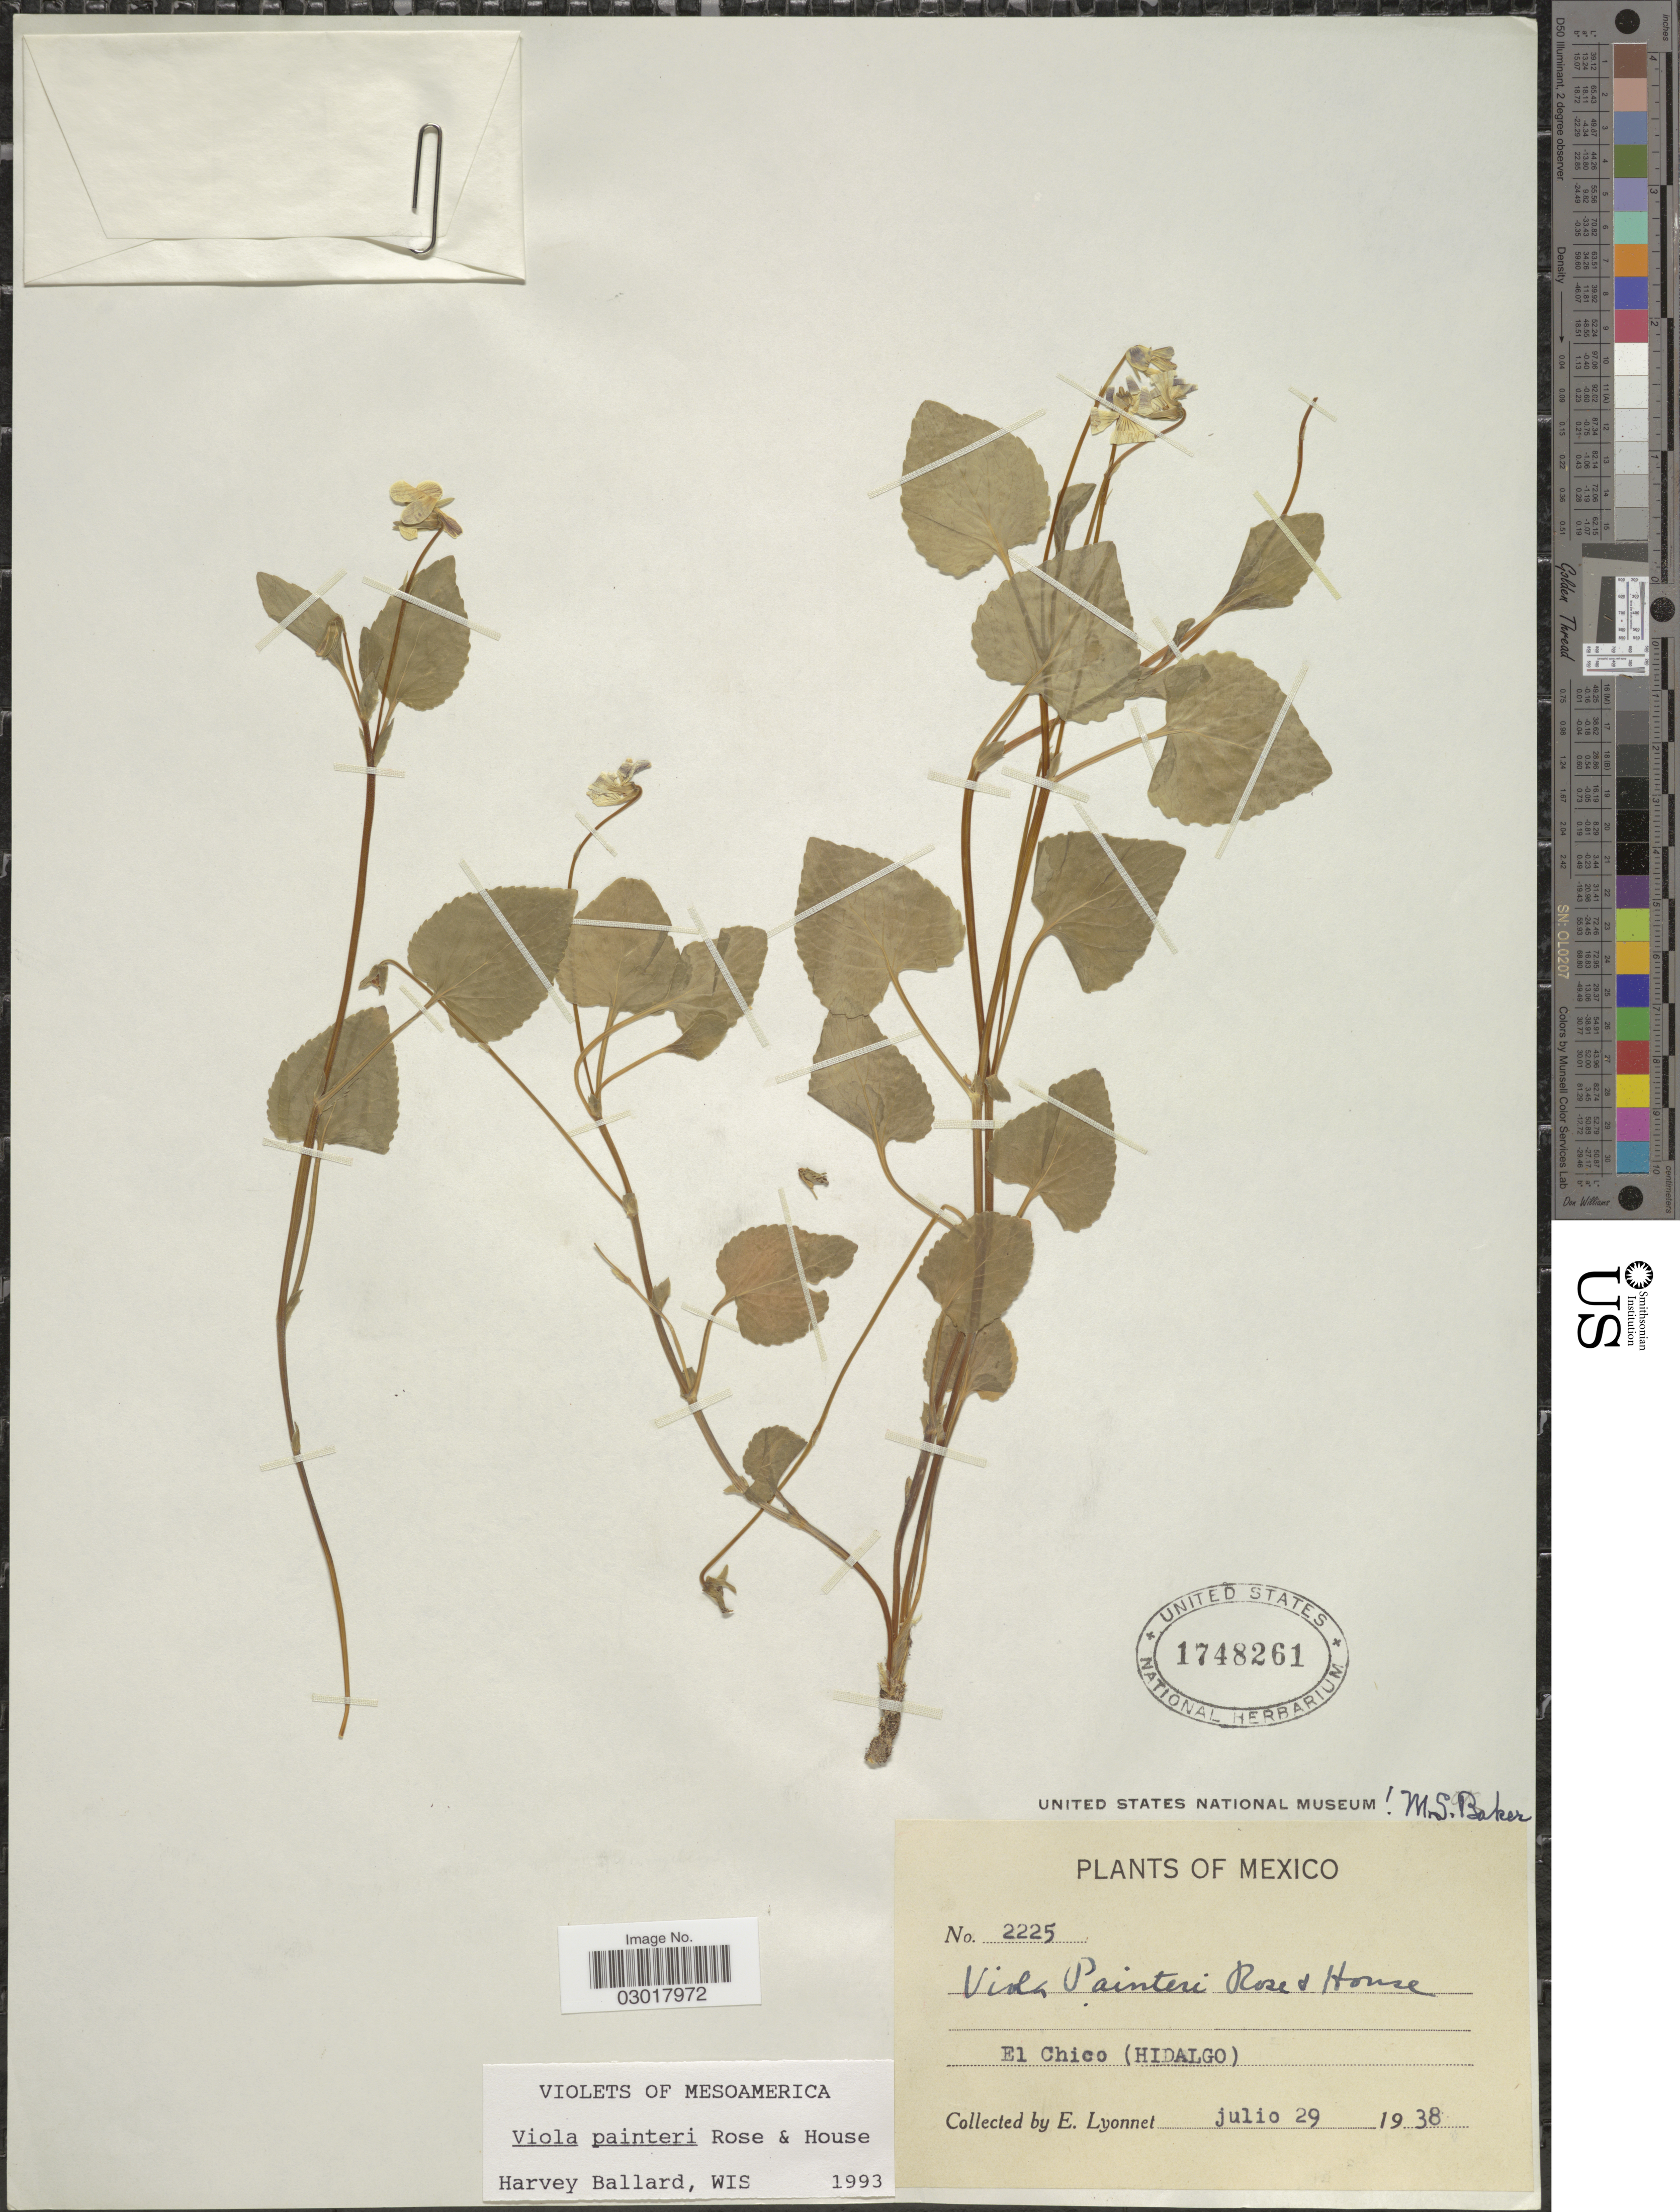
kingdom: Plantae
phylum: Tracheophyta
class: Magnoliopsida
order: Malpighiales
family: Violaceae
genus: Viola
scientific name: Viola painteri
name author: Rose & House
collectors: E. Lyonnet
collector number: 2225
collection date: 1938-07-29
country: Mexico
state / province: Hidalgo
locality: El Chico.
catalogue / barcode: US 1748261